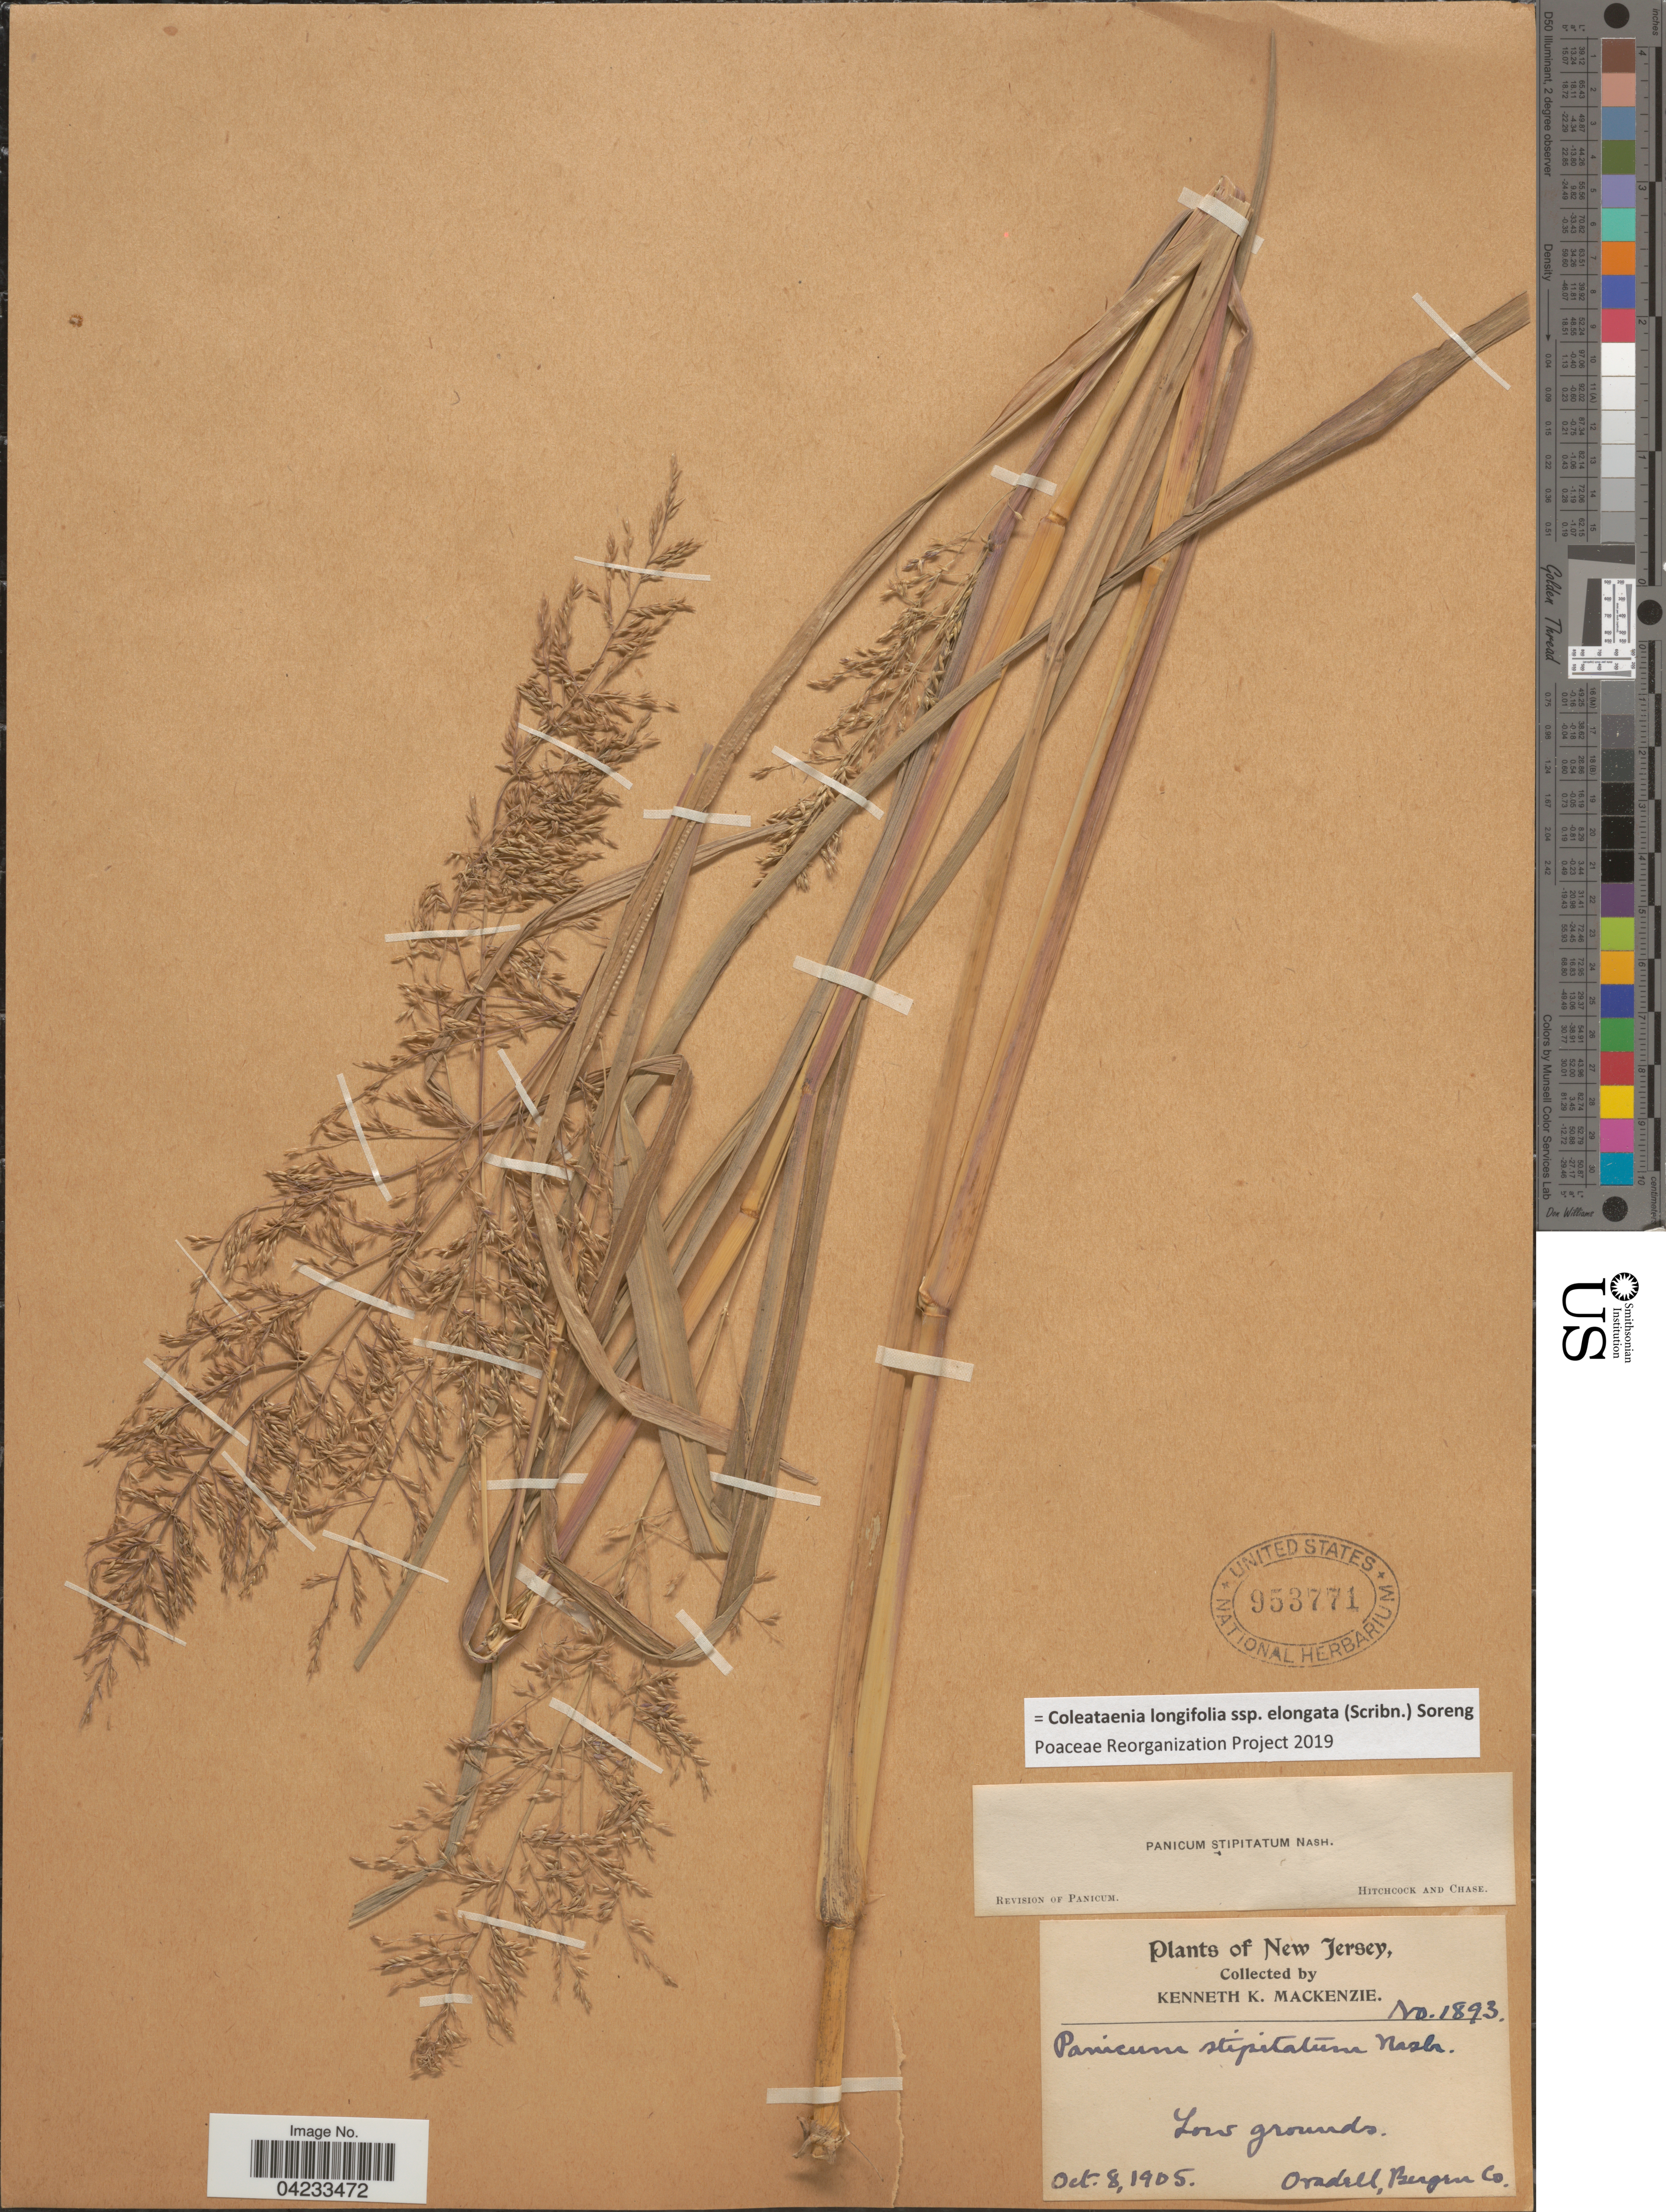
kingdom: Plantae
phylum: Tracheophyta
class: Liliopsida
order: Poales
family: Poaceae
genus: Coleataenia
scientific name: Coleataenia longifolia subsp. elongata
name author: (Scribn.) Soreng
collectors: K. K. Mackenzie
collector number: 1893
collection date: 1905-10-08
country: United States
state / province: New Jersey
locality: Oradell, Bergen Co.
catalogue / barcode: US 953771